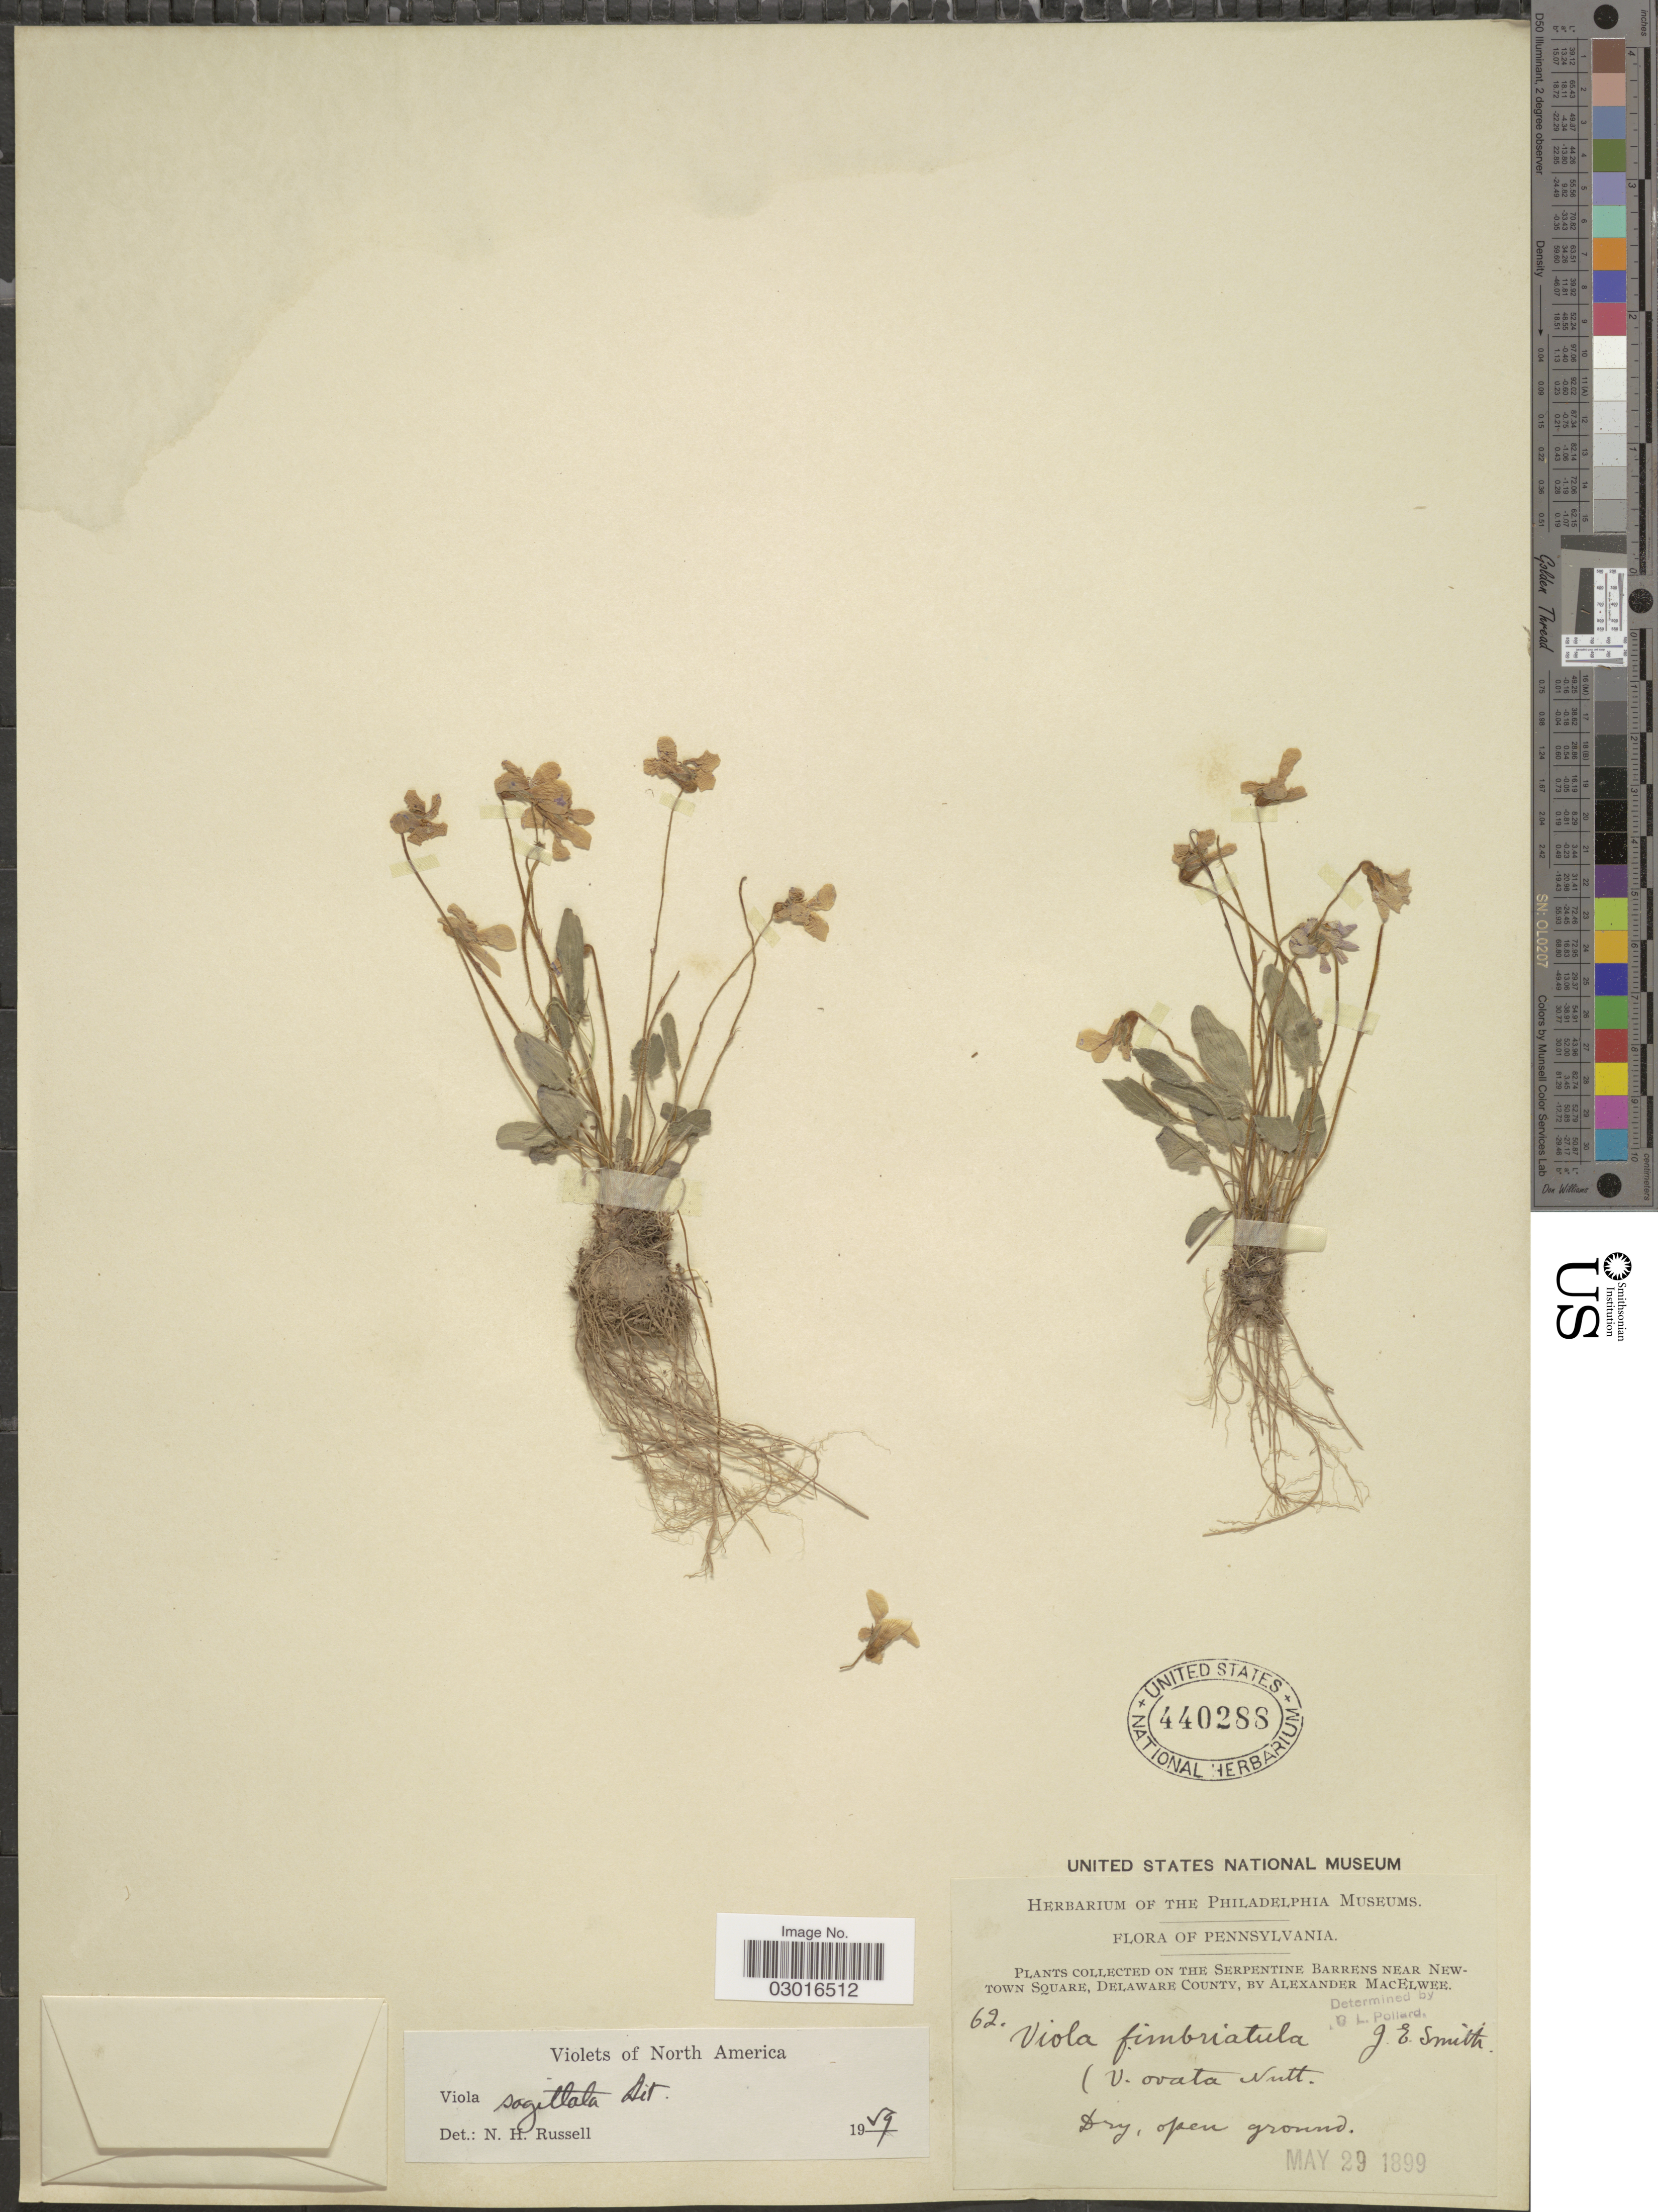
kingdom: Plantae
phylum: Tracheophyta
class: Magnoliopsida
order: Malpighiales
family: Violaceae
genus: Viola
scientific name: Viola sagittata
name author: Aiton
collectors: A. MacElwee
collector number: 62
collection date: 1899-05-29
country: United States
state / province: Pennsylvania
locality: On the Serpentine Barrens near Newtown Square, Delaware County.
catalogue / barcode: US 440288